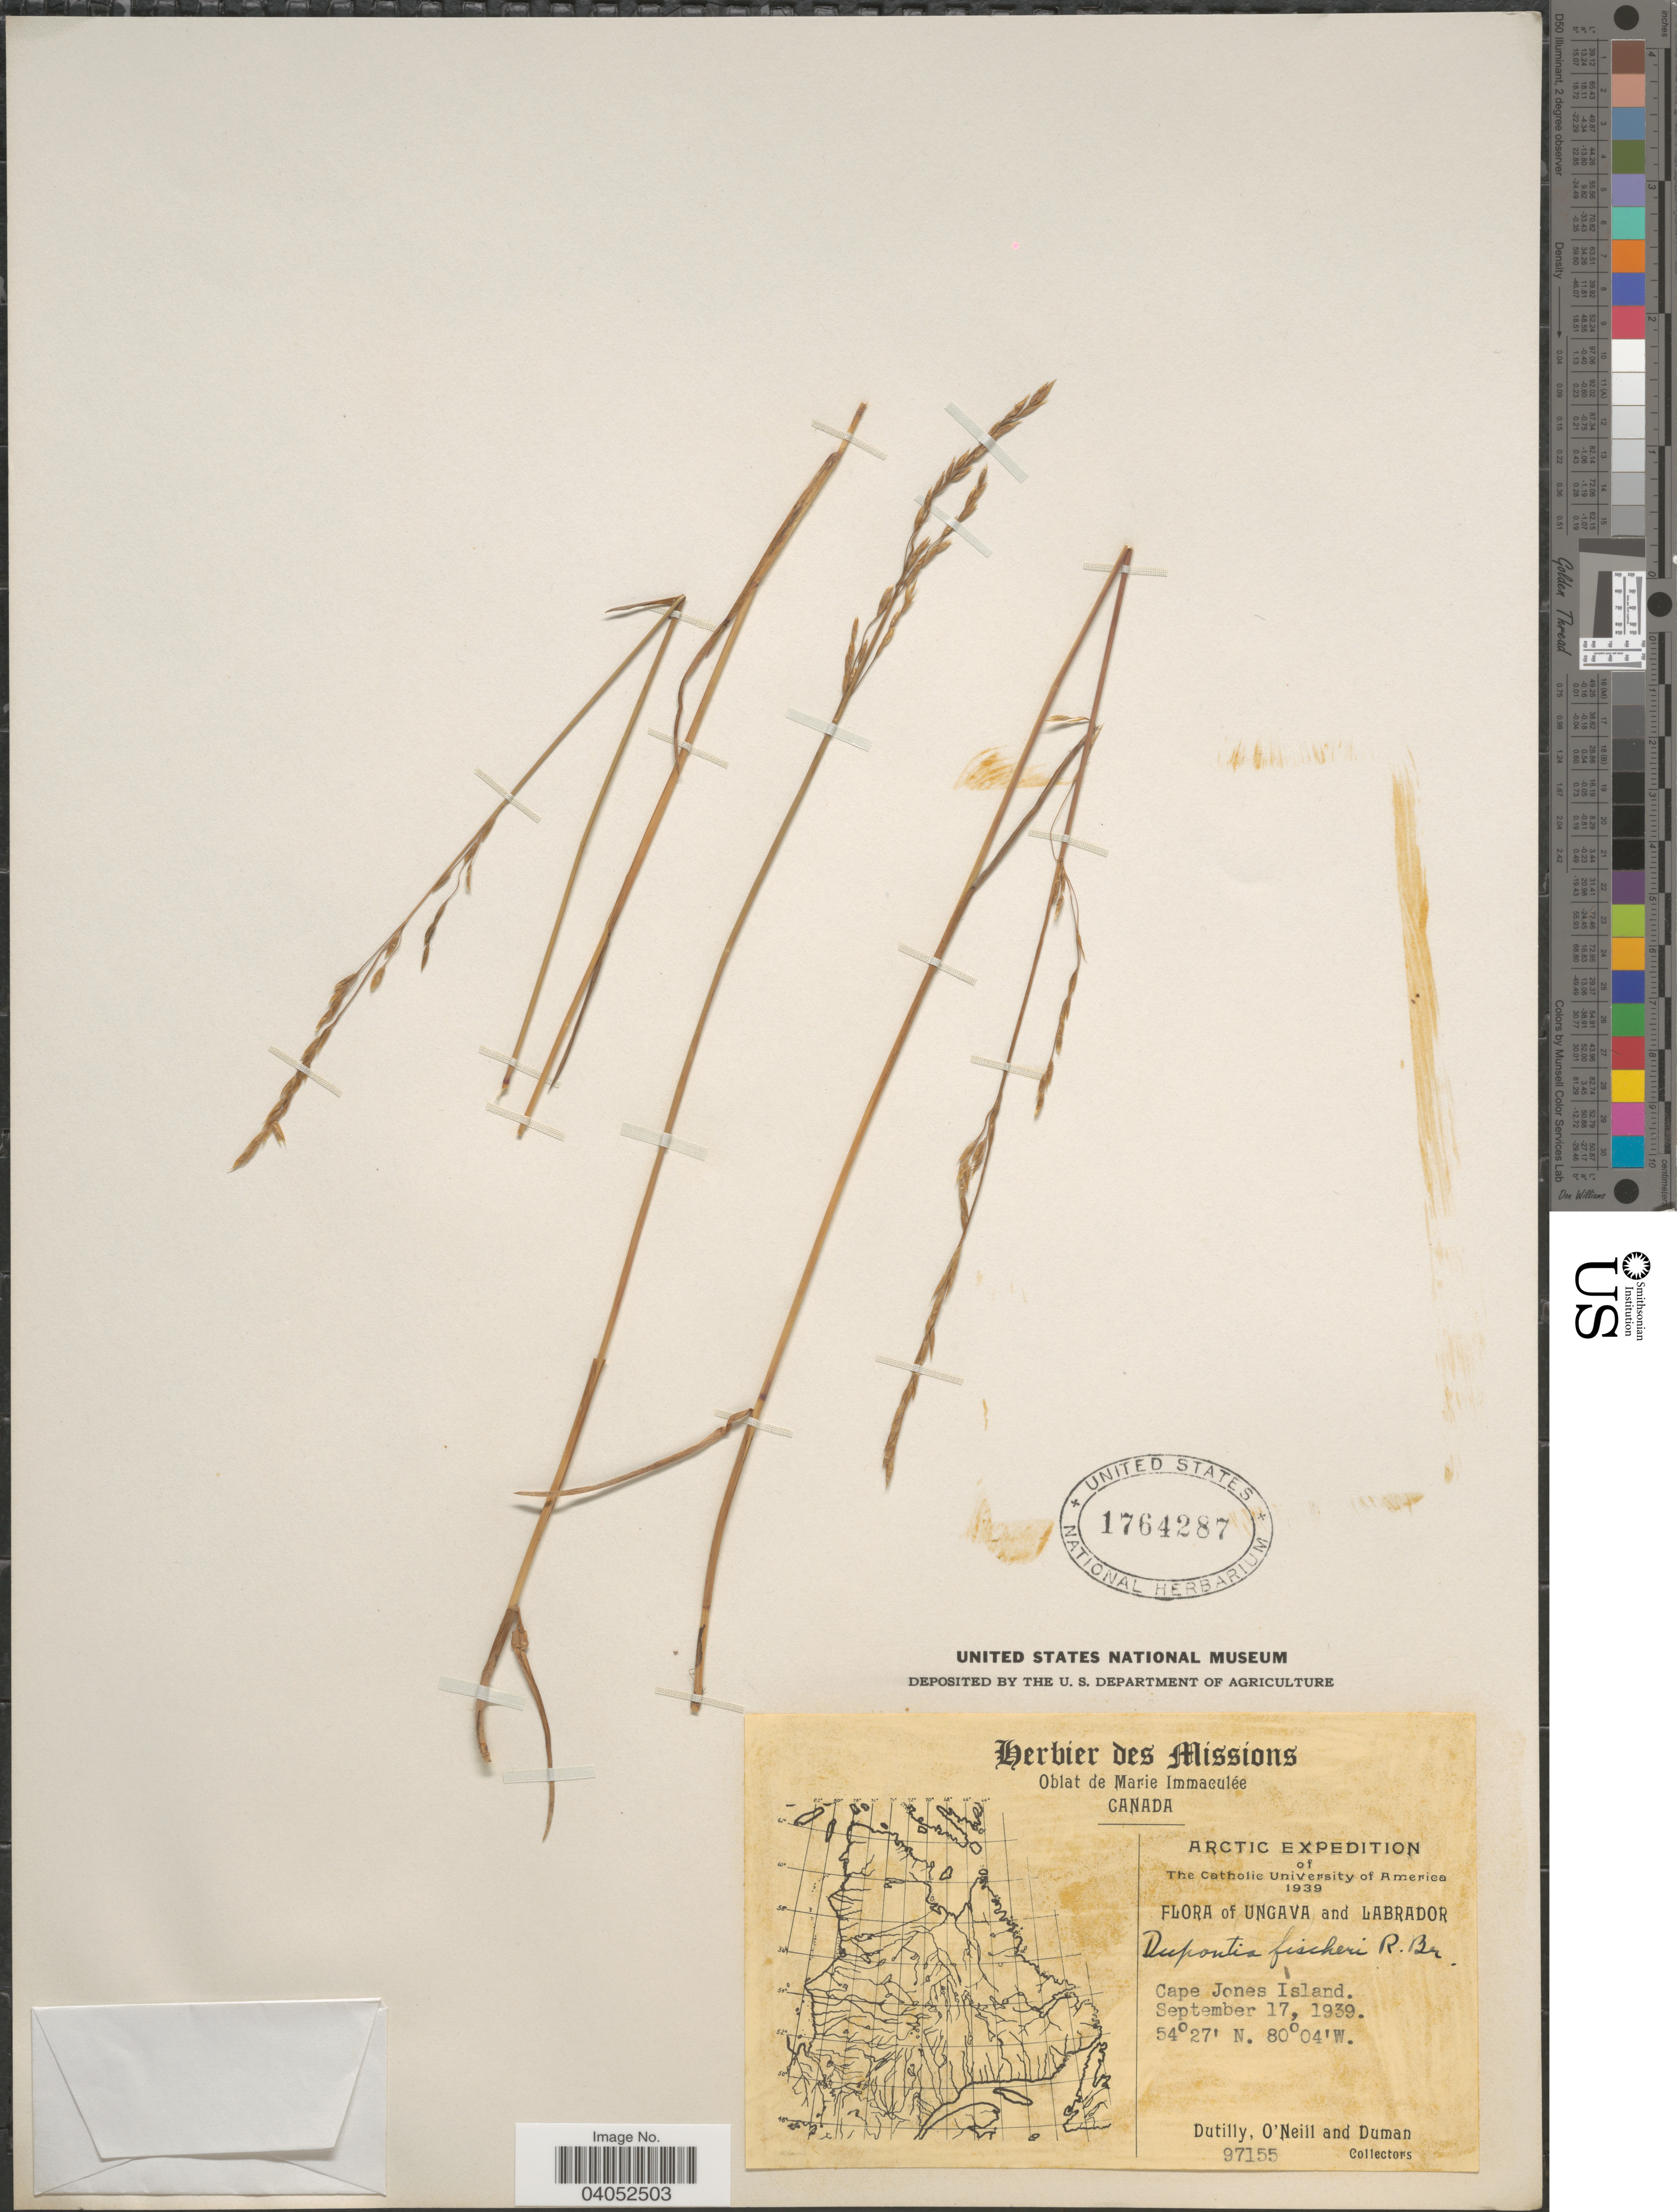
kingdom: Plantae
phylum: Tracheophyta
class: Liliopsida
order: Poales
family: Poaceae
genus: Dupontia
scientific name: Dupontia micrantha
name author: Holm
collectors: -. Dutilly, -. O'Neill & -. Duman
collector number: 97155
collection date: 1939-09-17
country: Canada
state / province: Newfoundland and Labrador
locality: Ungava and Labrador. Cape Jones Island.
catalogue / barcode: US 1764287